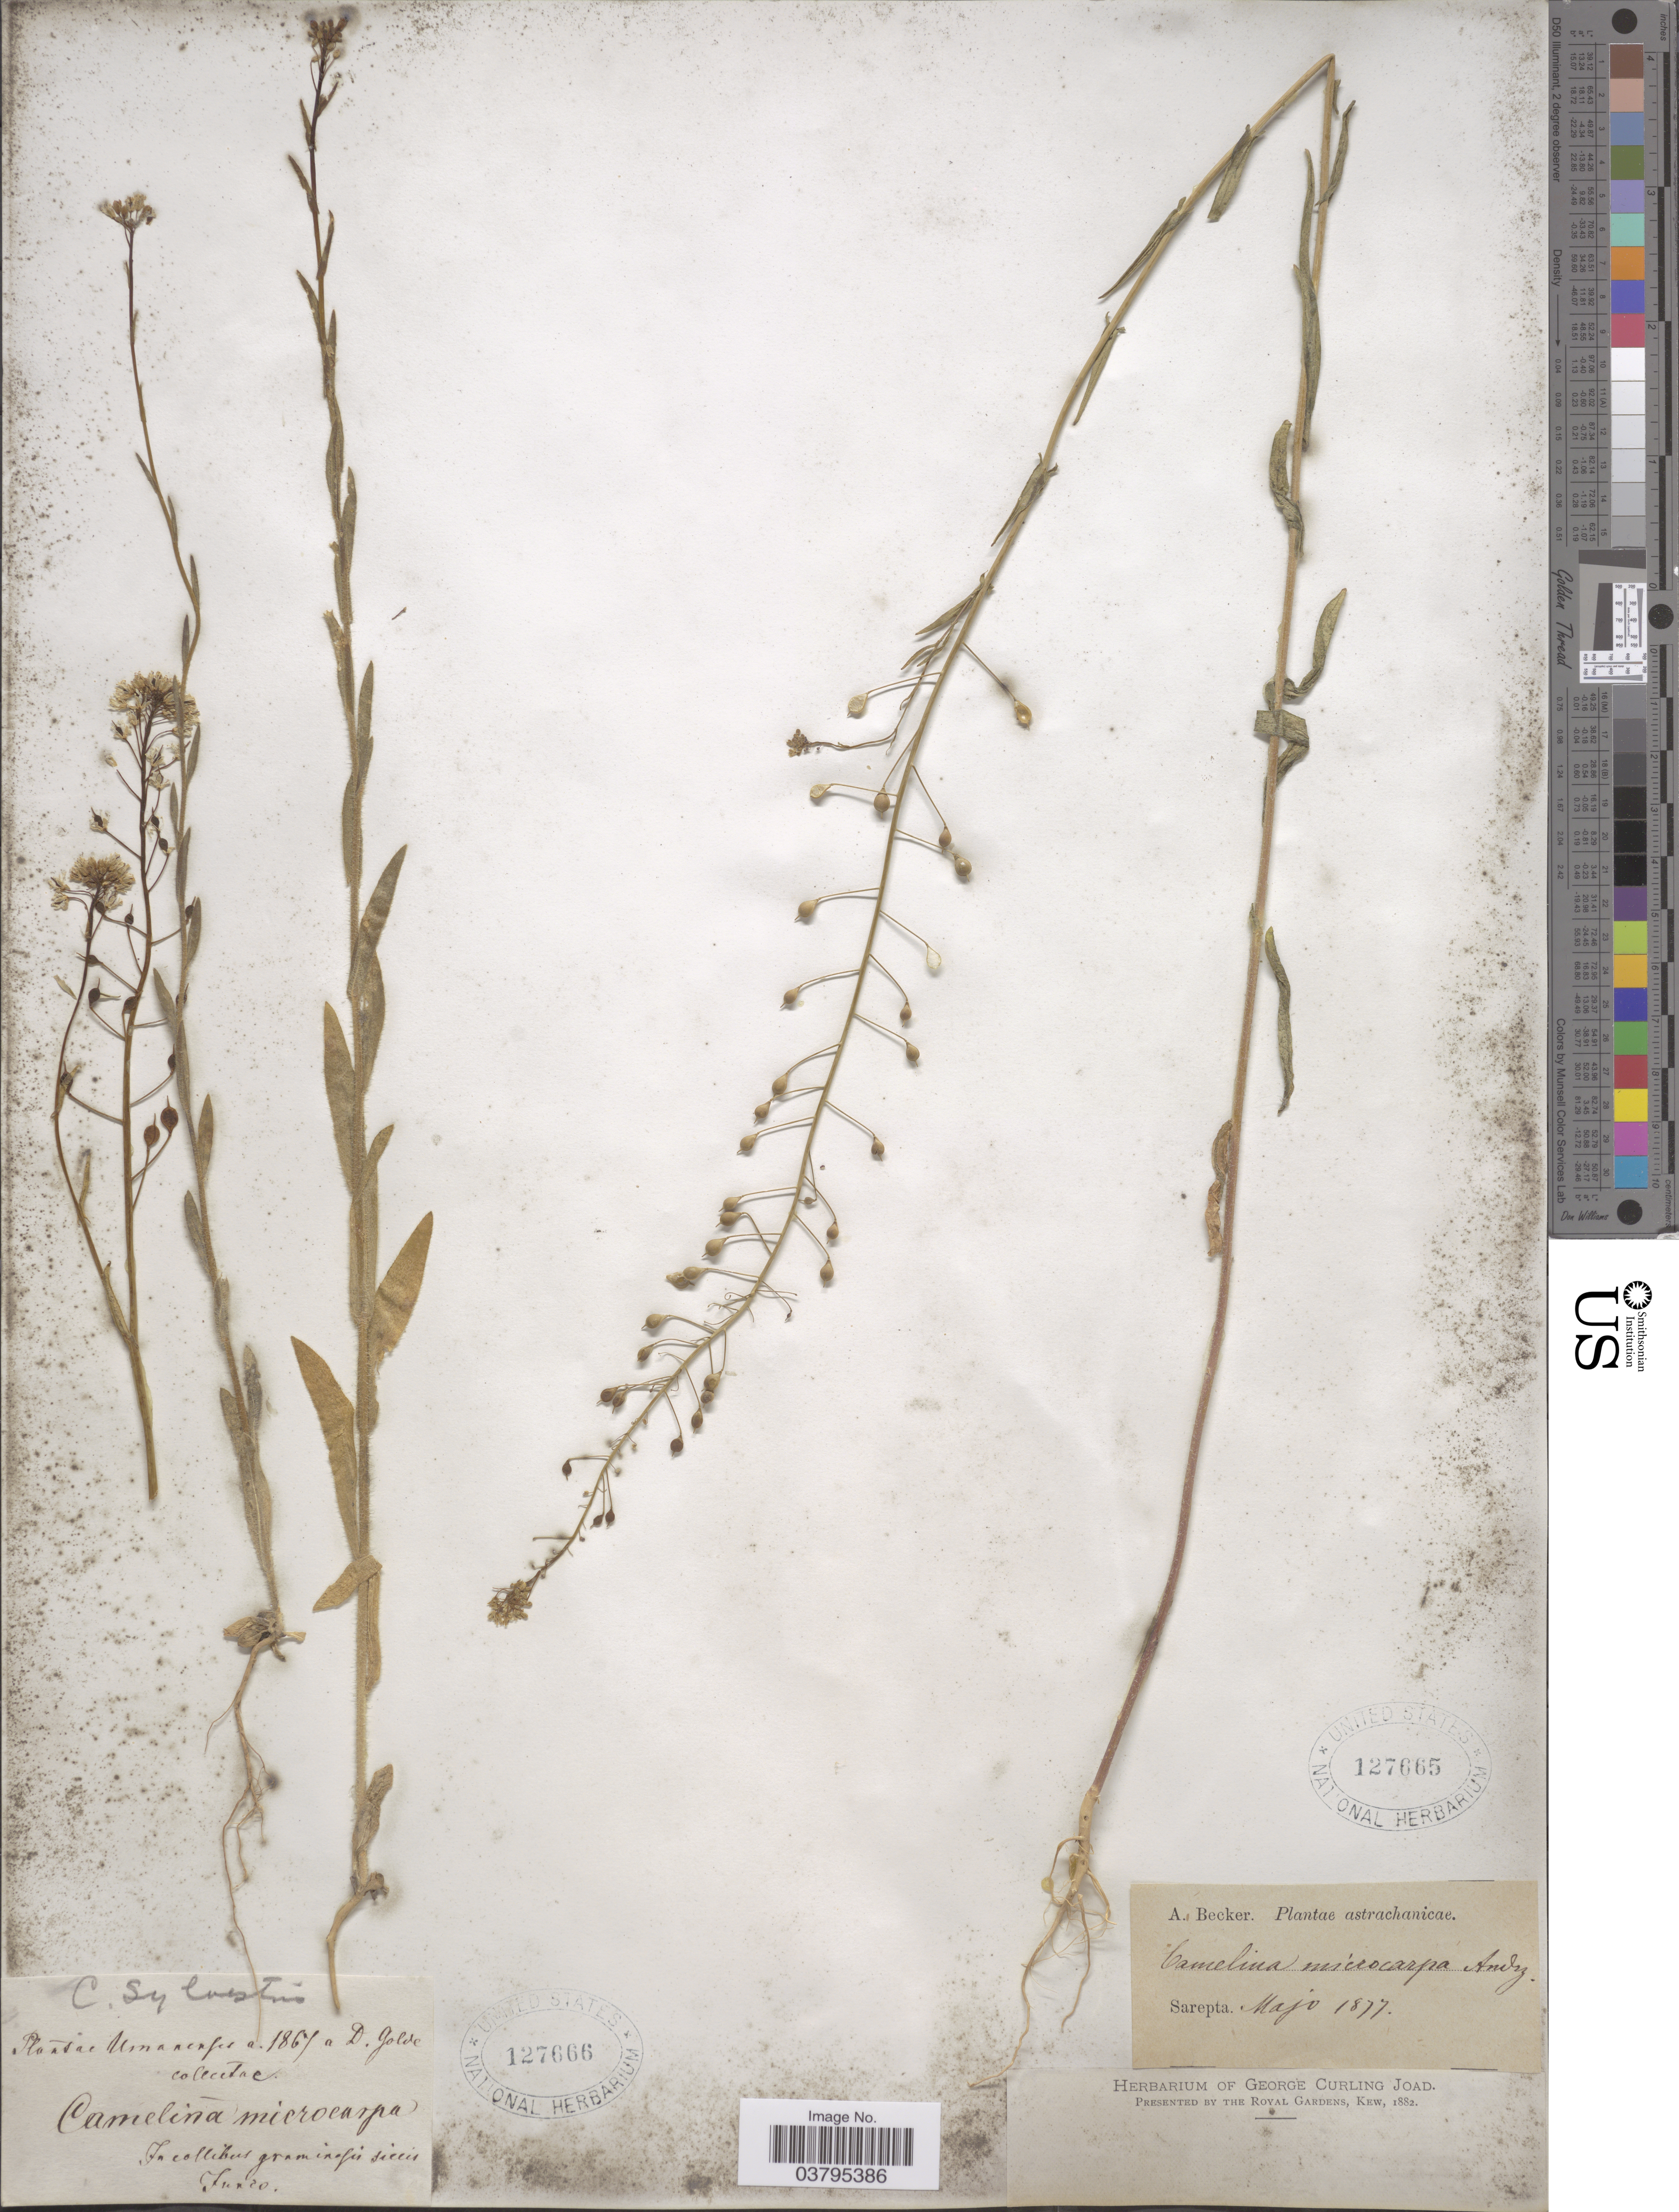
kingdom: Plantae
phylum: Tracheophyta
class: Magnoliopsida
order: Brassicales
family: Brassicaceae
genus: Camelina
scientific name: Camelina microcarpa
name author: DC.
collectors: A. Becker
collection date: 1877-05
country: Russian Federation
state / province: Volgograd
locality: Astrachanicae. Sarepta.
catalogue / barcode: US 127665-2